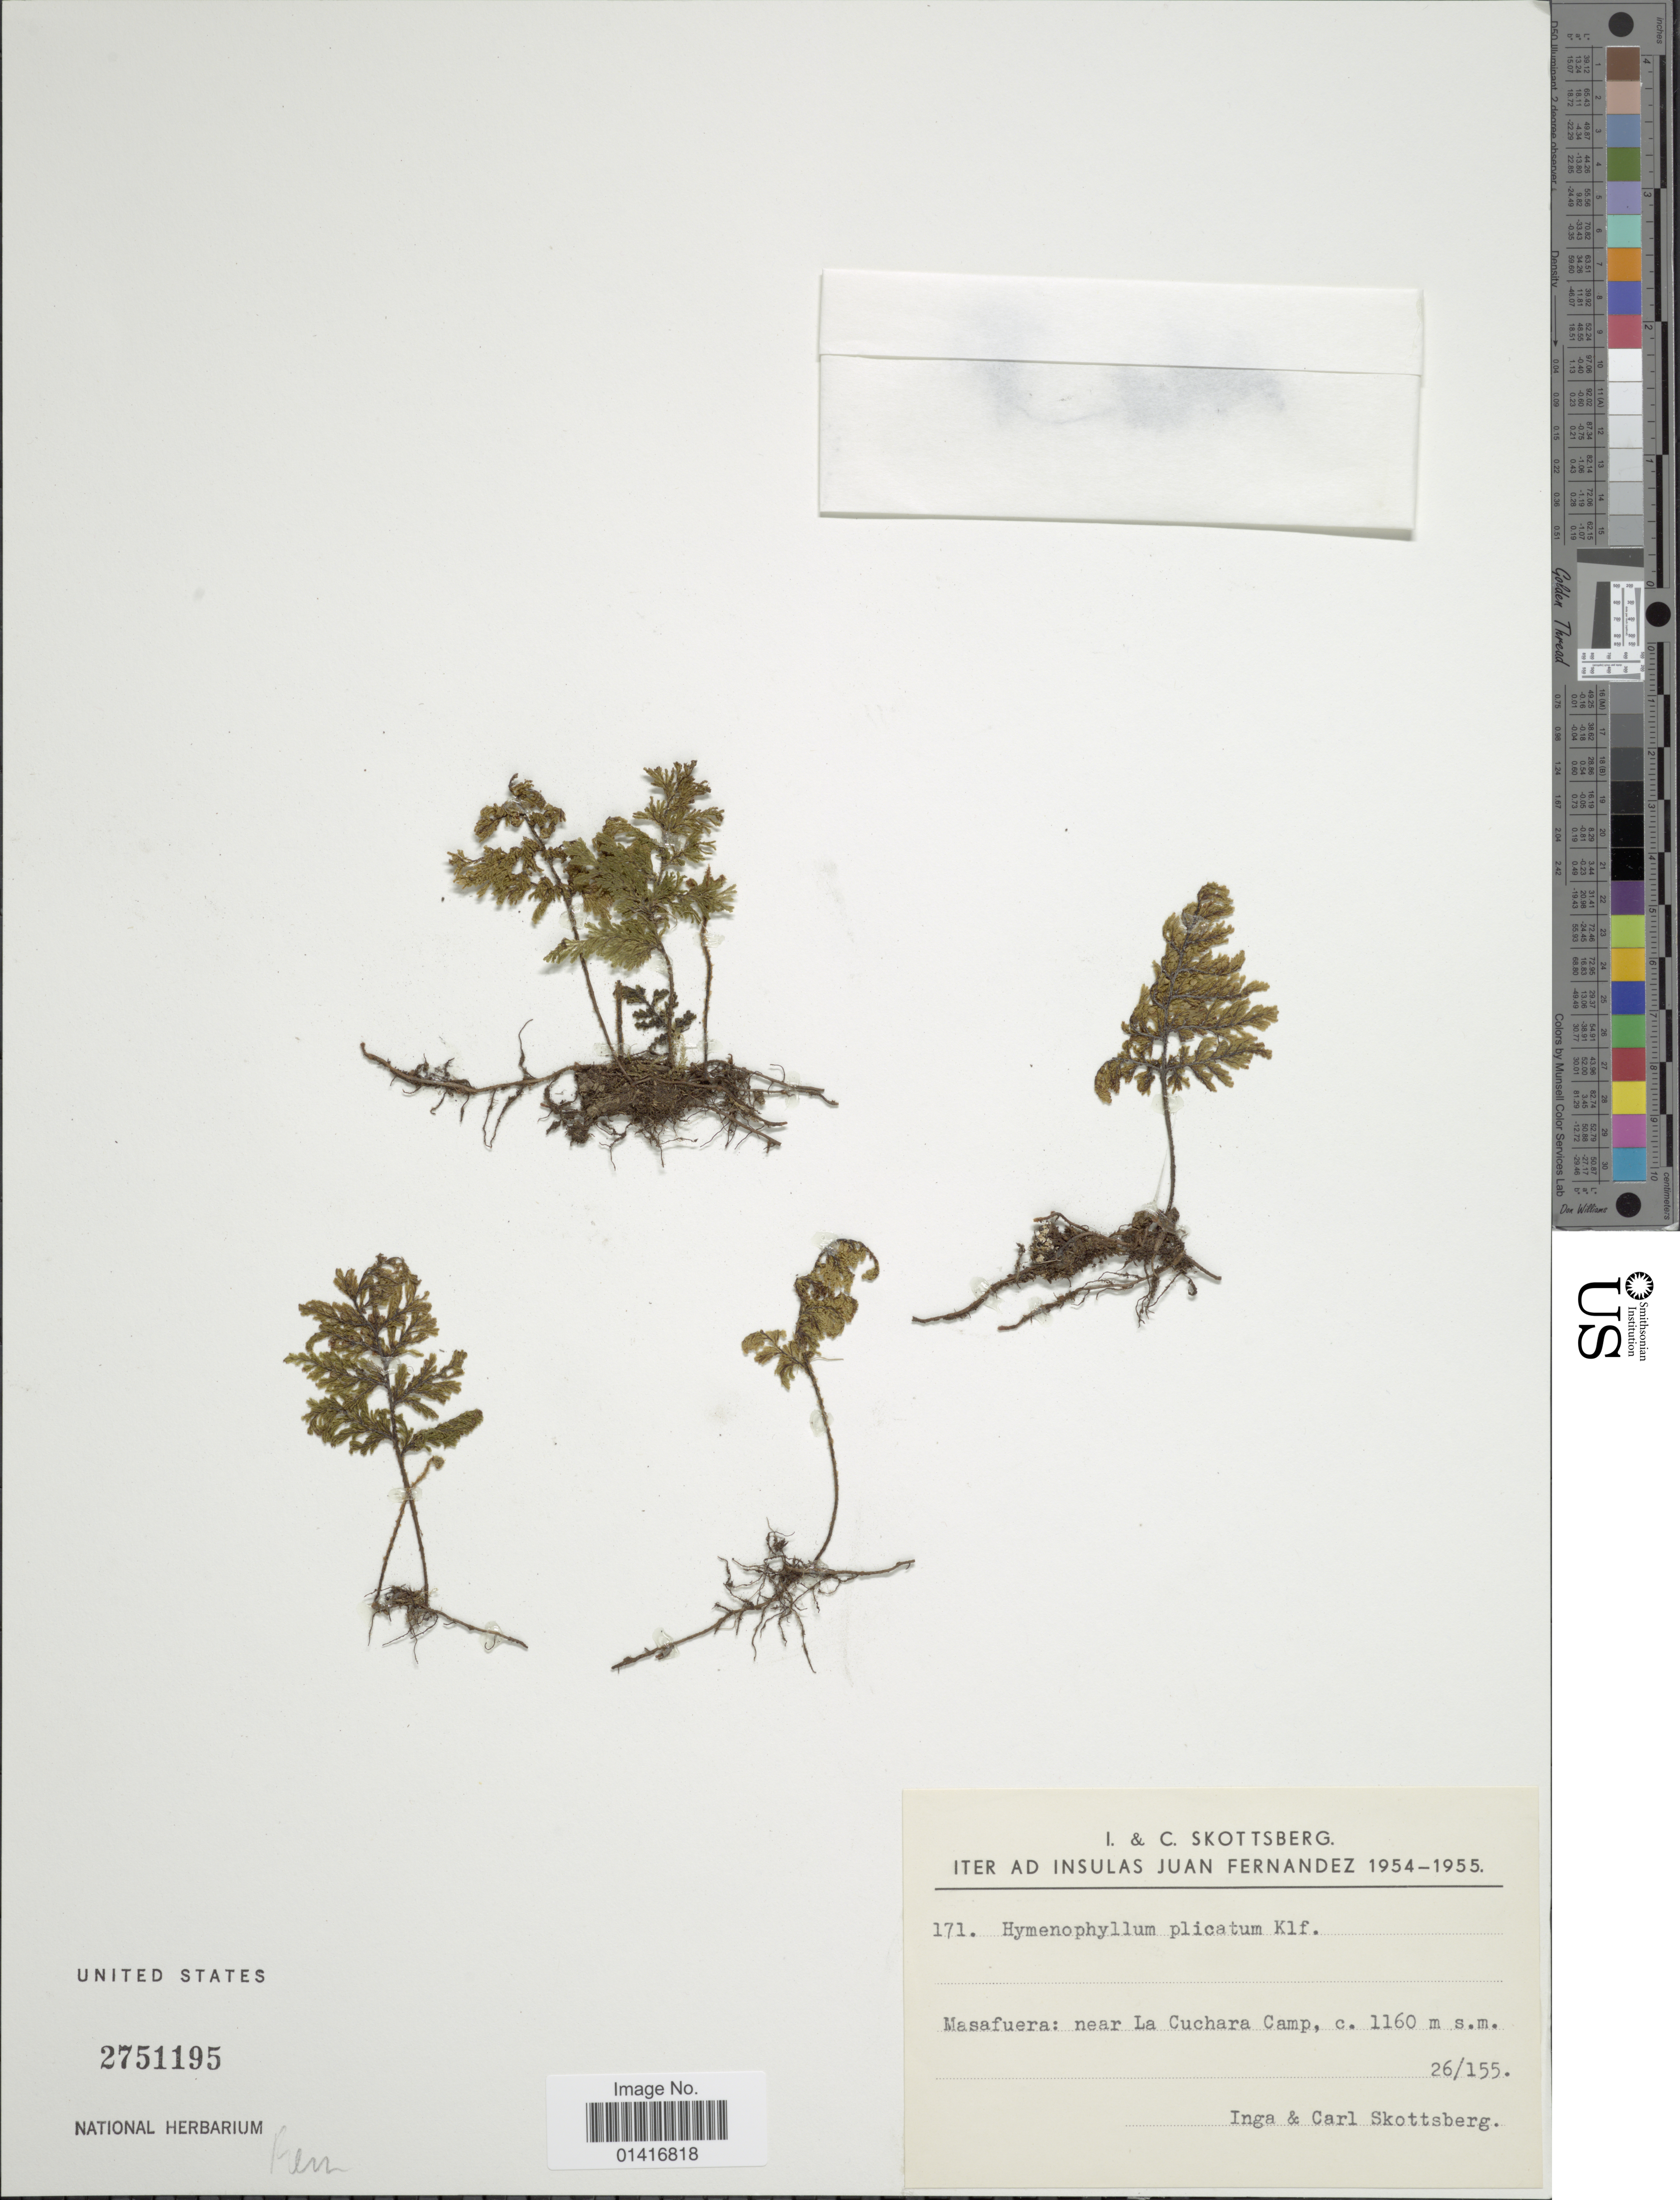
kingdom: Plantae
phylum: Tracheophyta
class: Polypodiopsida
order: Hymenophyllales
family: Hymenophyllaceae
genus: Hymenophyllum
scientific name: Hymenophyllum plicatum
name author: Kaulf.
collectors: I. Skottsberg & C. Skottsberg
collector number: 171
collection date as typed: Transcribed d/m/y: 26/1/55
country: Chile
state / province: Valparaíso (V)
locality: Juan Fernandez. Masafuera: near La Cuchara Camp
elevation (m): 1160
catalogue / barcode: US 2751195